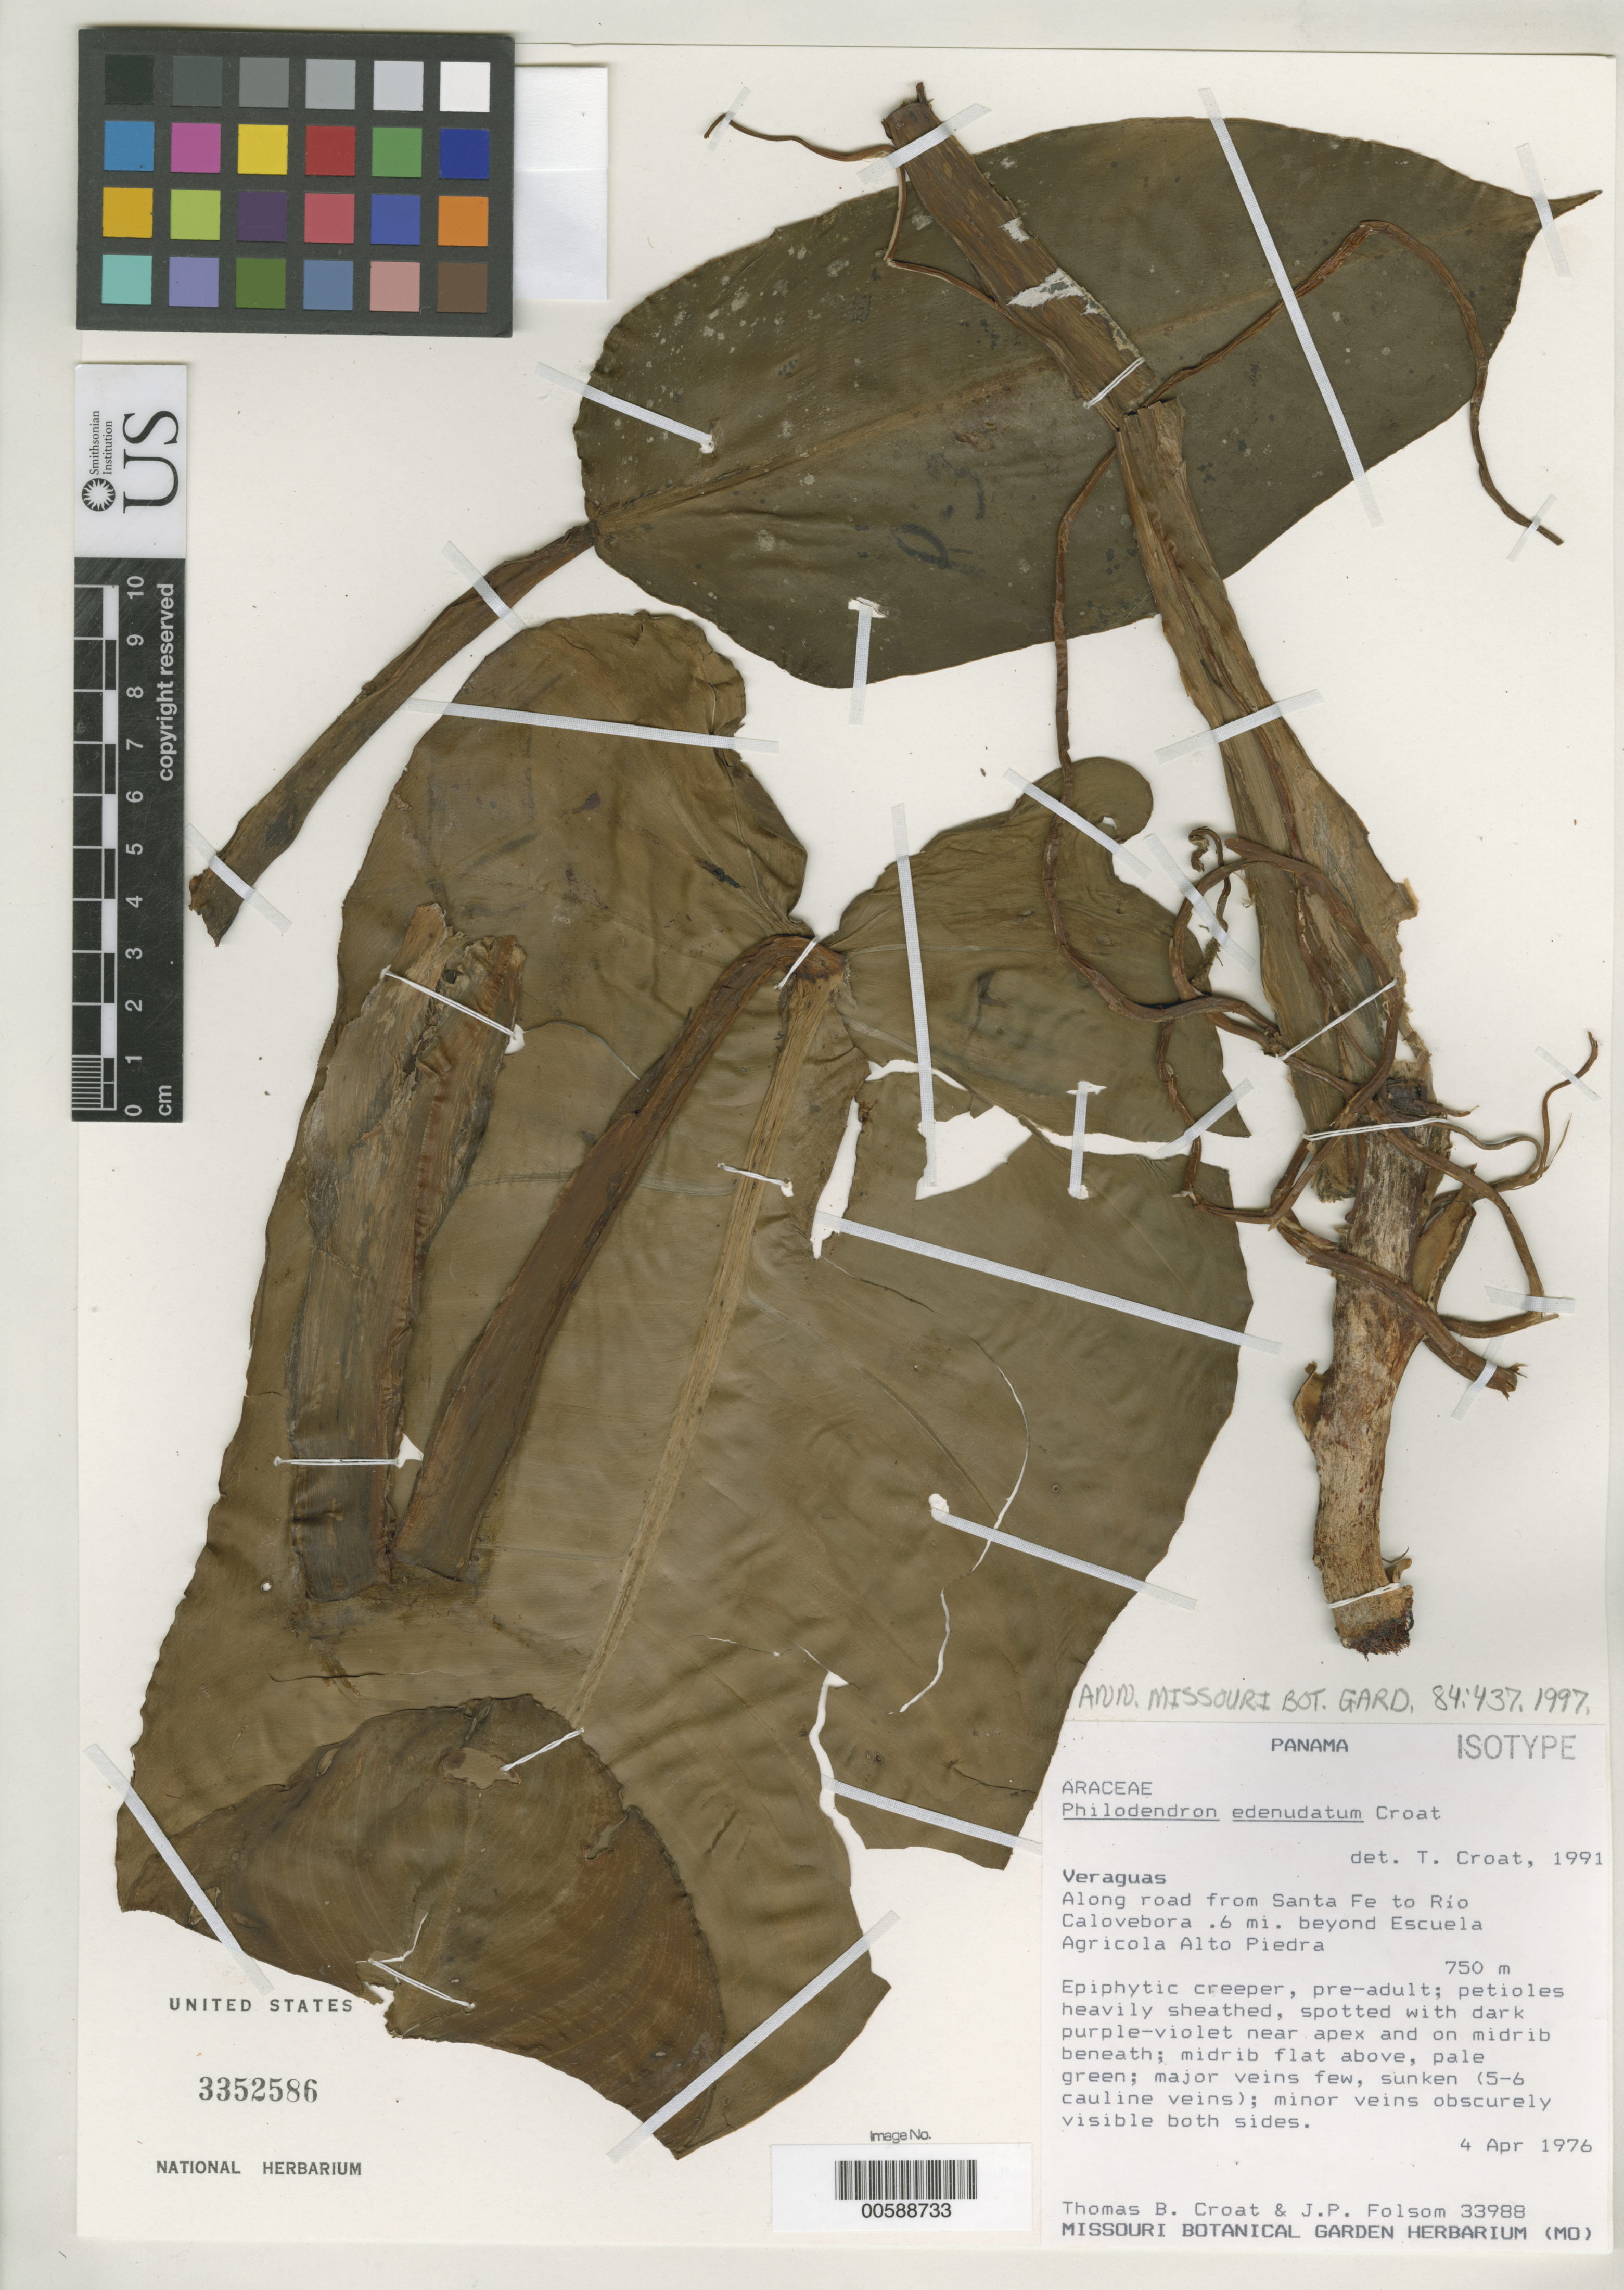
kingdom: Plantae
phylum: Tracheophyta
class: Liliopsida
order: Alismatales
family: Araceae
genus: Philodendron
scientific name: Philodendron edenudatum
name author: Croat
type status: Isotype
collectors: T. B. Croat & J. P. Folsom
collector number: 33988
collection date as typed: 04 Apr 1976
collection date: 1976-04-04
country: Panama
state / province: Veraguas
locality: Along road from Santa Fe to Rio Calovebora 0.6 mi beyond Escuela Agricola Alto Piedra.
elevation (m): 750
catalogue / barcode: US 3352586